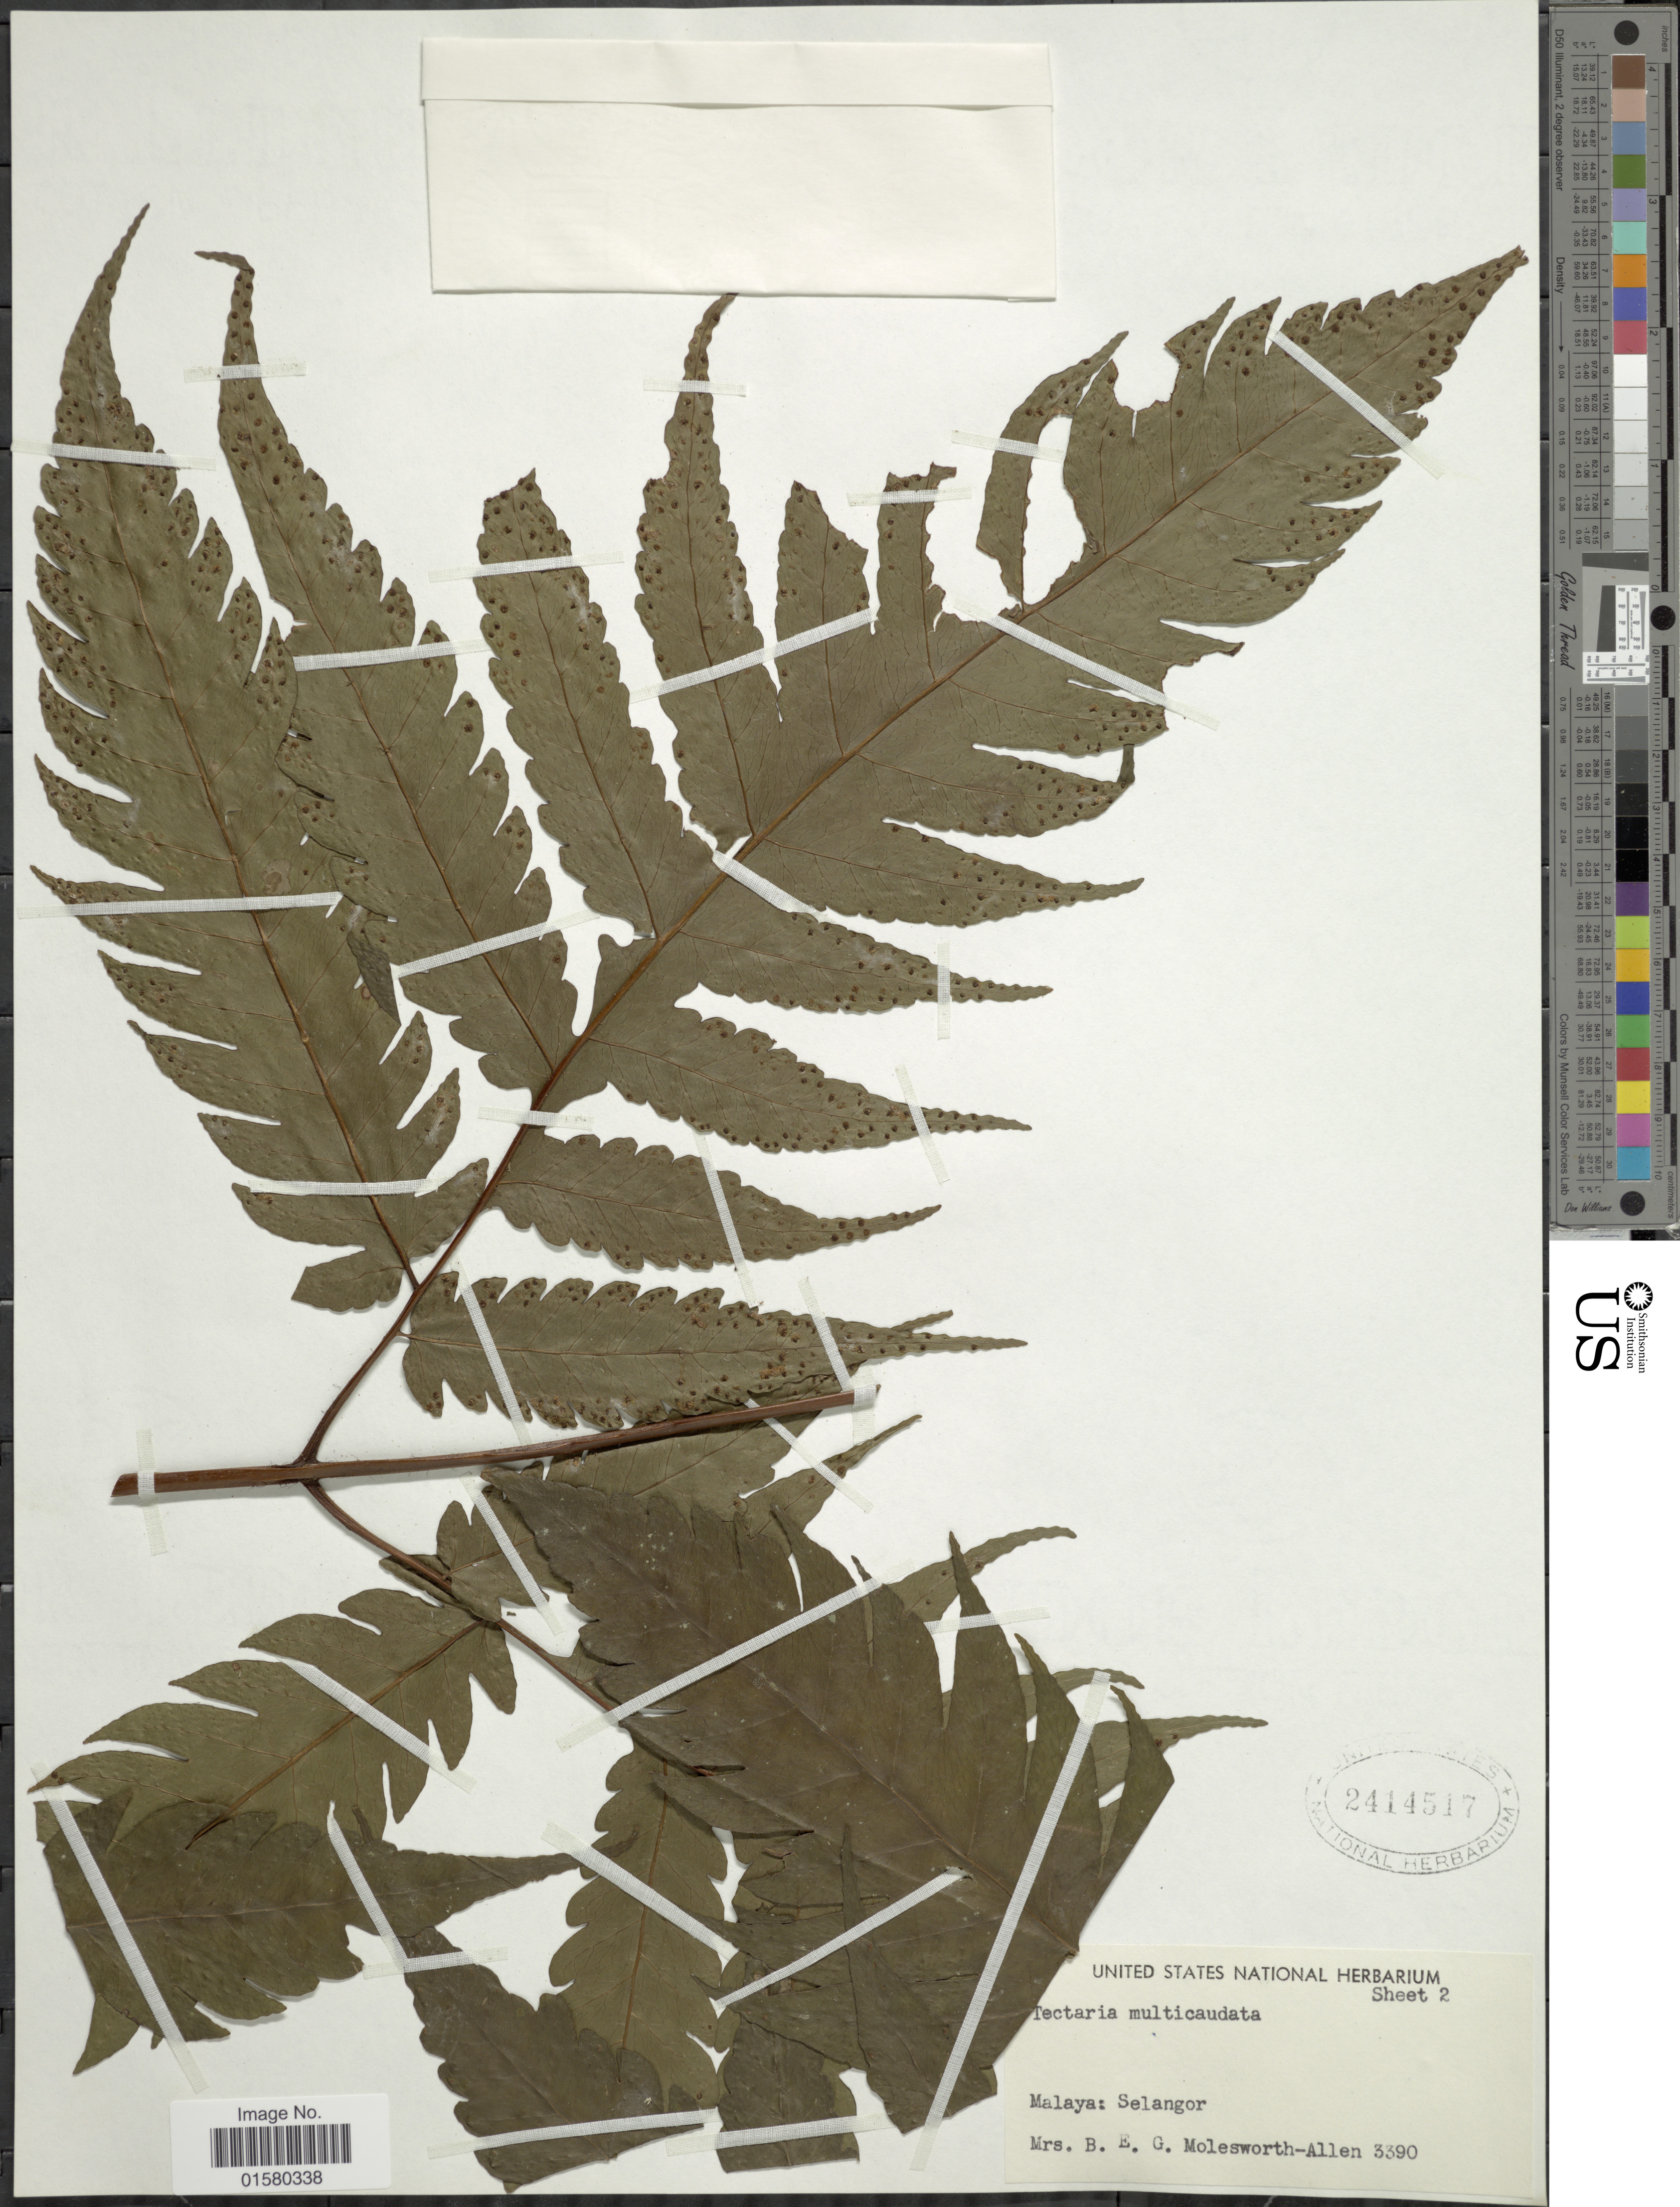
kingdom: Plantae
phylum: Tracheophyta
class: Polypodiopsida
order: Polypodiales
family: Tectariaceae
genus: Tectaria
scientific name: Tectaria multicaudata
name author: (Wall. ex Bedd.) Ching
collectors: Mrs. B. E. G. Molesworth-Allen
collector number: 3390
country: Malaysia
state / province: Selangor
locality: Malaya: Selangor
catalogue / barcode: US 2414517